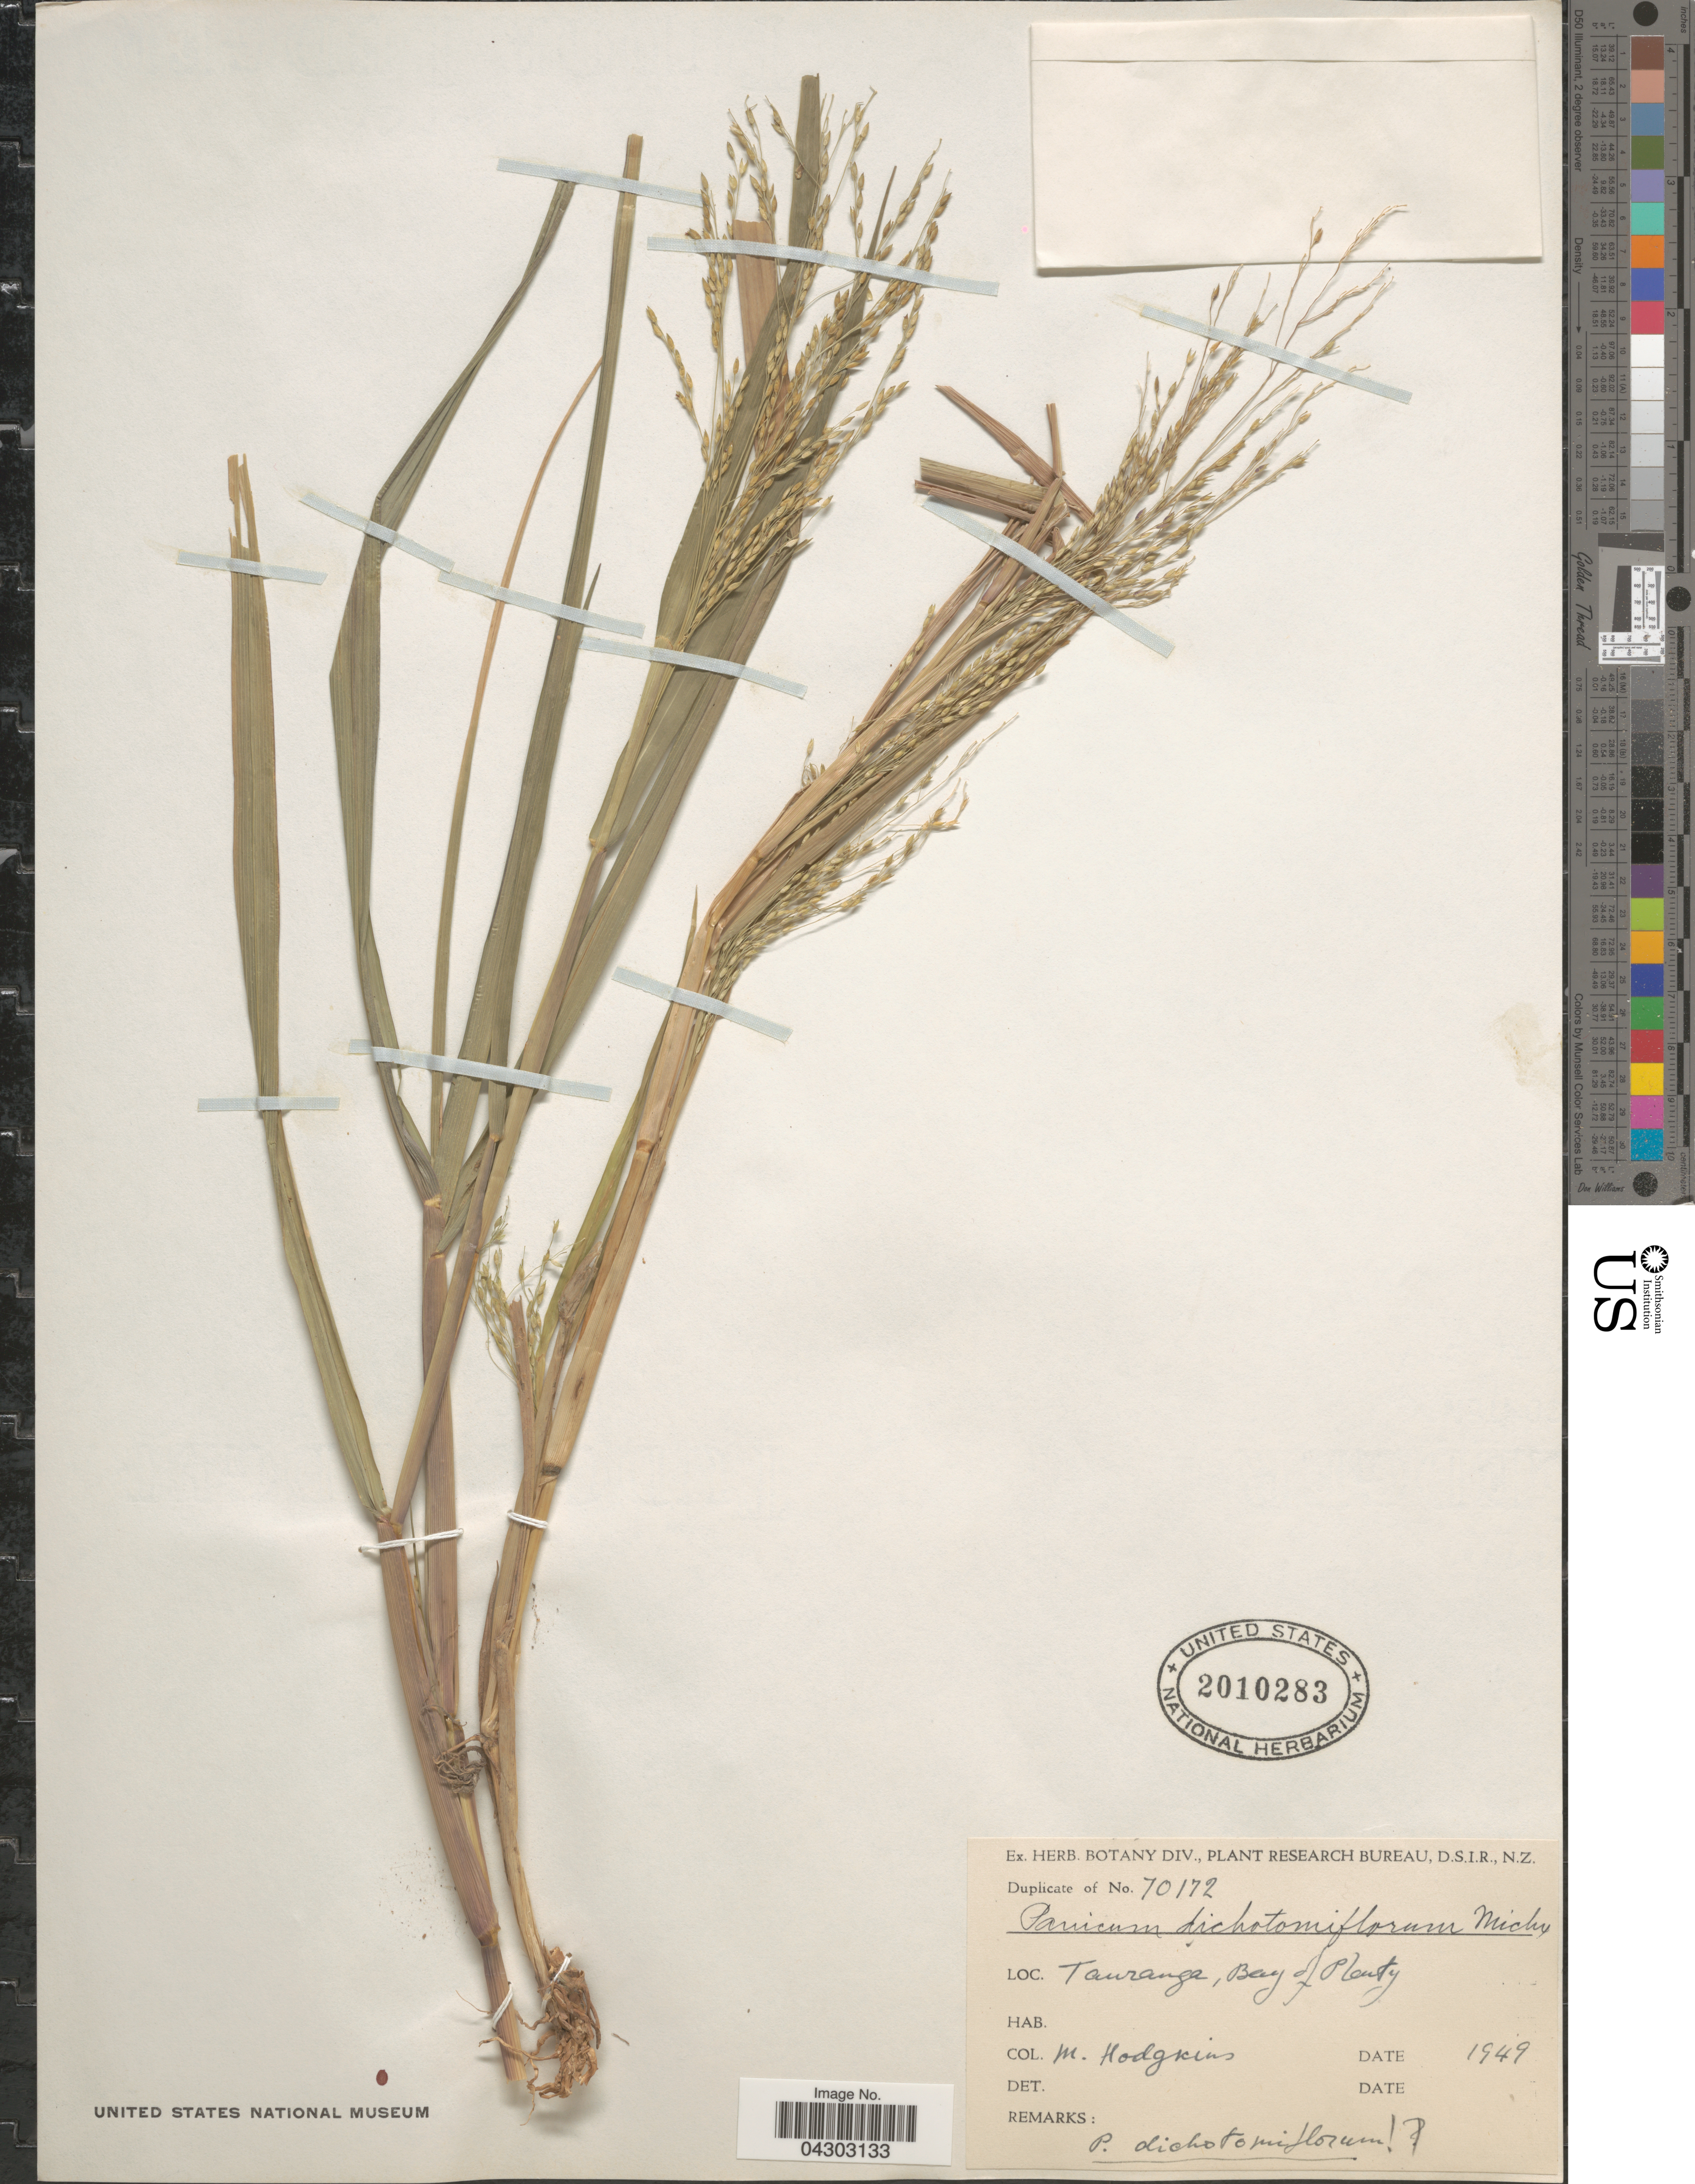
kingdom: Plantae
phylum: Tracheophyta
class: Liliopsida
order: Poales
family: Poaceae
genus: Panicum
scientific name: Panicum dichotomiflorum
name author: Michx.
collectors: M. Hodgkins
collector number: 70172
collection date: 1949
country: New Zealand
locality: Tawranga, Bay of Plenty.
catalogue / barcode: US 2010283